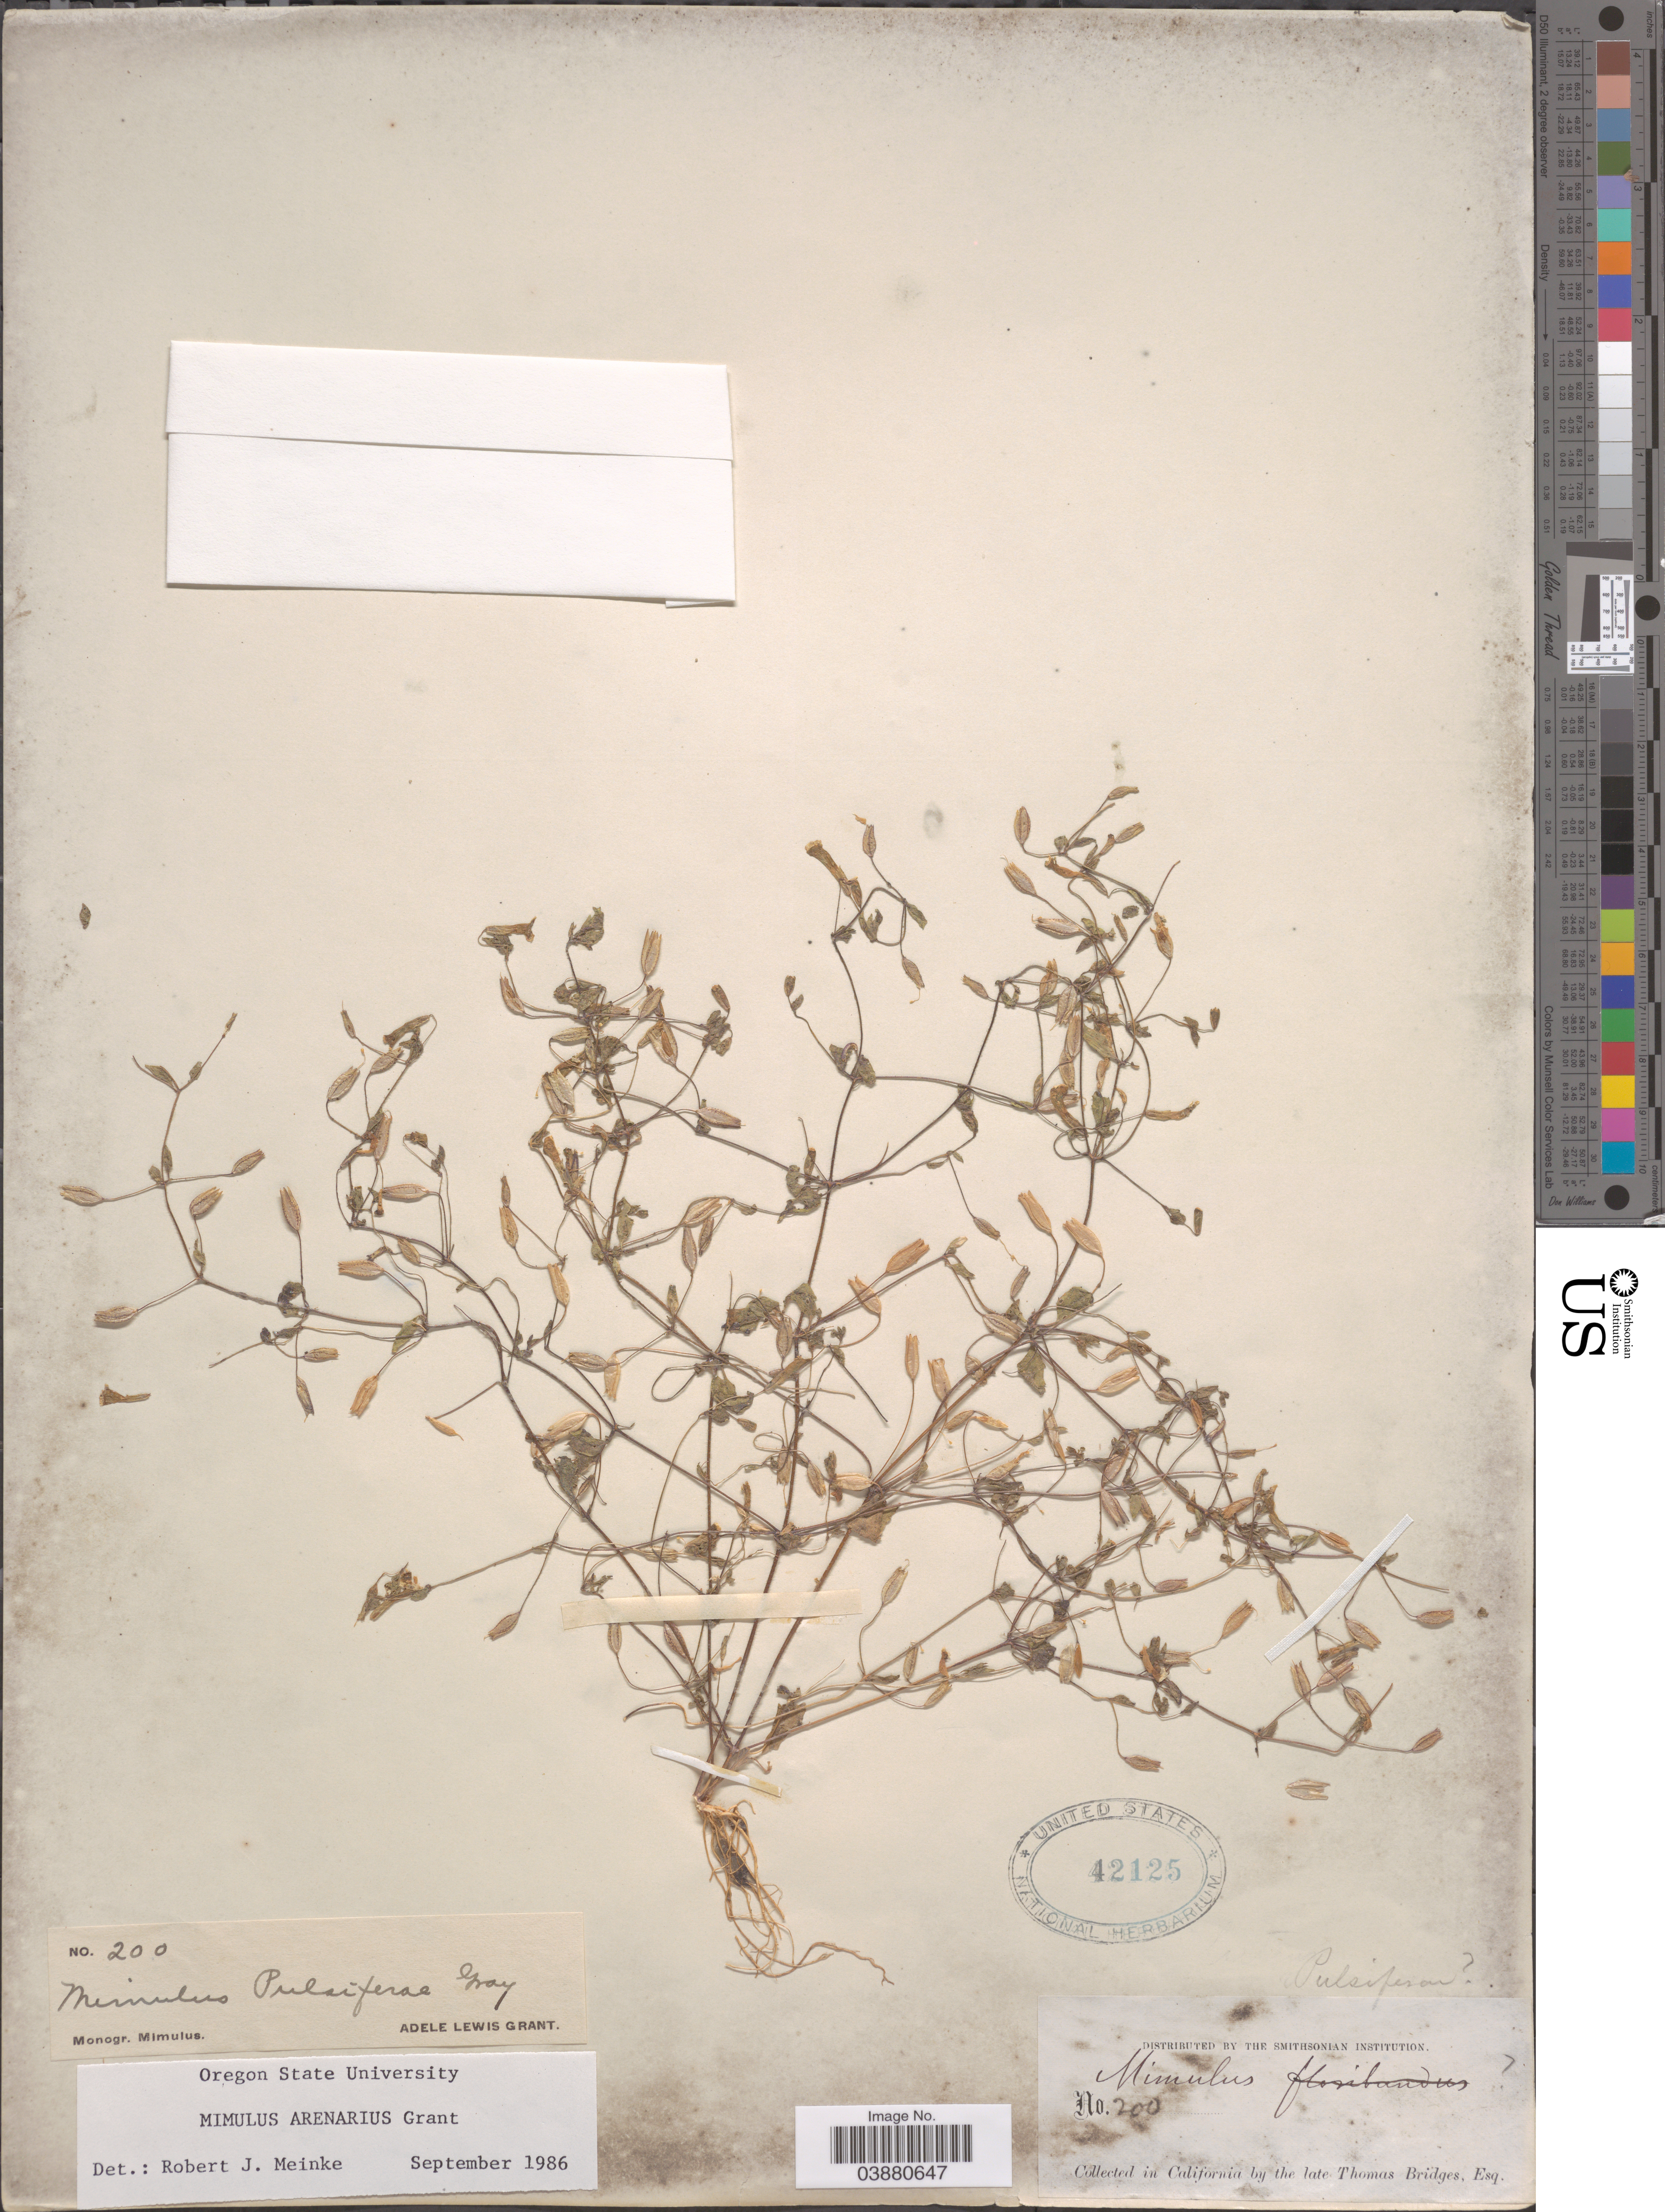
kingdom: Plantae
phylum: Tracheophyta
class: Magnoliopsida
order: Lamiales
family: Phrymaceae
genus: Mimulus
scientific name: Mimulus arenarius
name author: A.L. Grant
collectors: T. Bridges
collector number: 200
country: United States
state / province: California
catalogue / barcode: US 42125